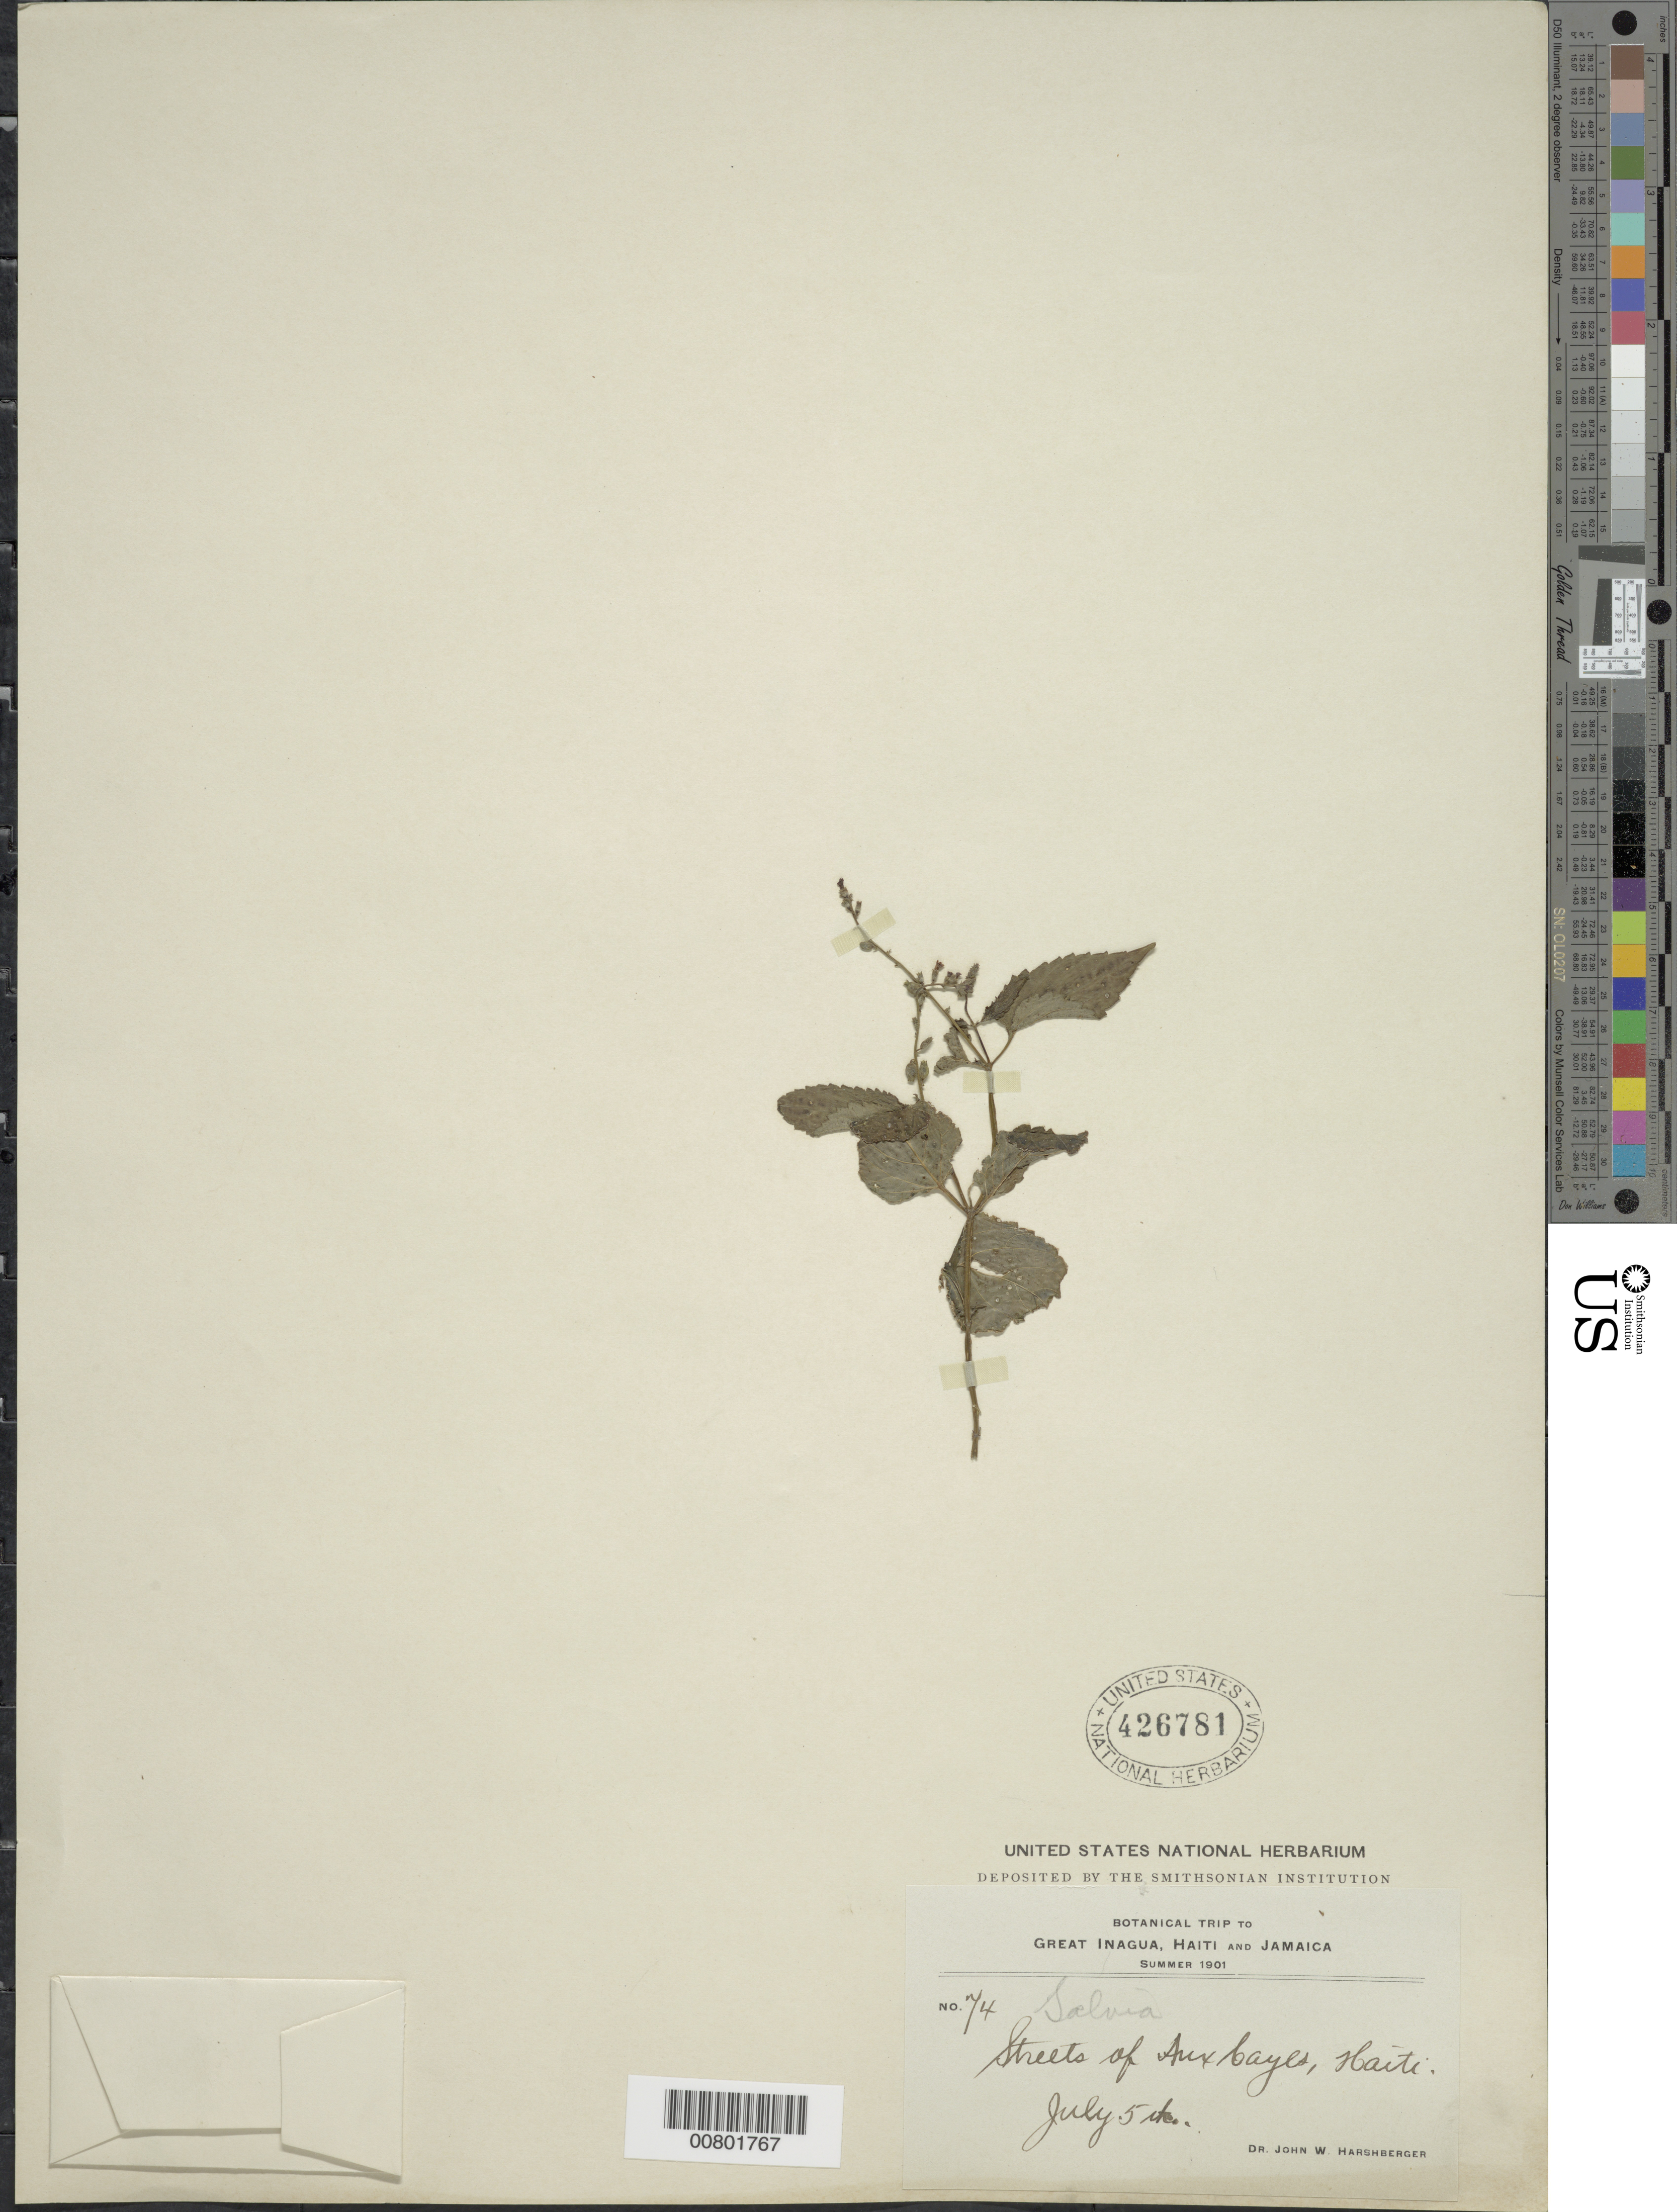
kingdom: Plantae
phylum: Tracheophyta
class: Magnoliopsida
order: Lamiales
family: Lamiaceae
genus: Salvia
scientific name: Salvia occidentalis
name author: Sw.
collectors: J. A. Harshberger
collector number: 74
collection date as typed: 05 Jul 1901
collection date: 1901-07-05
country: Haiti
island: Hispaniola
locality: Arox Cayes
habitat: Streets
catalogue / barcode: US 426781